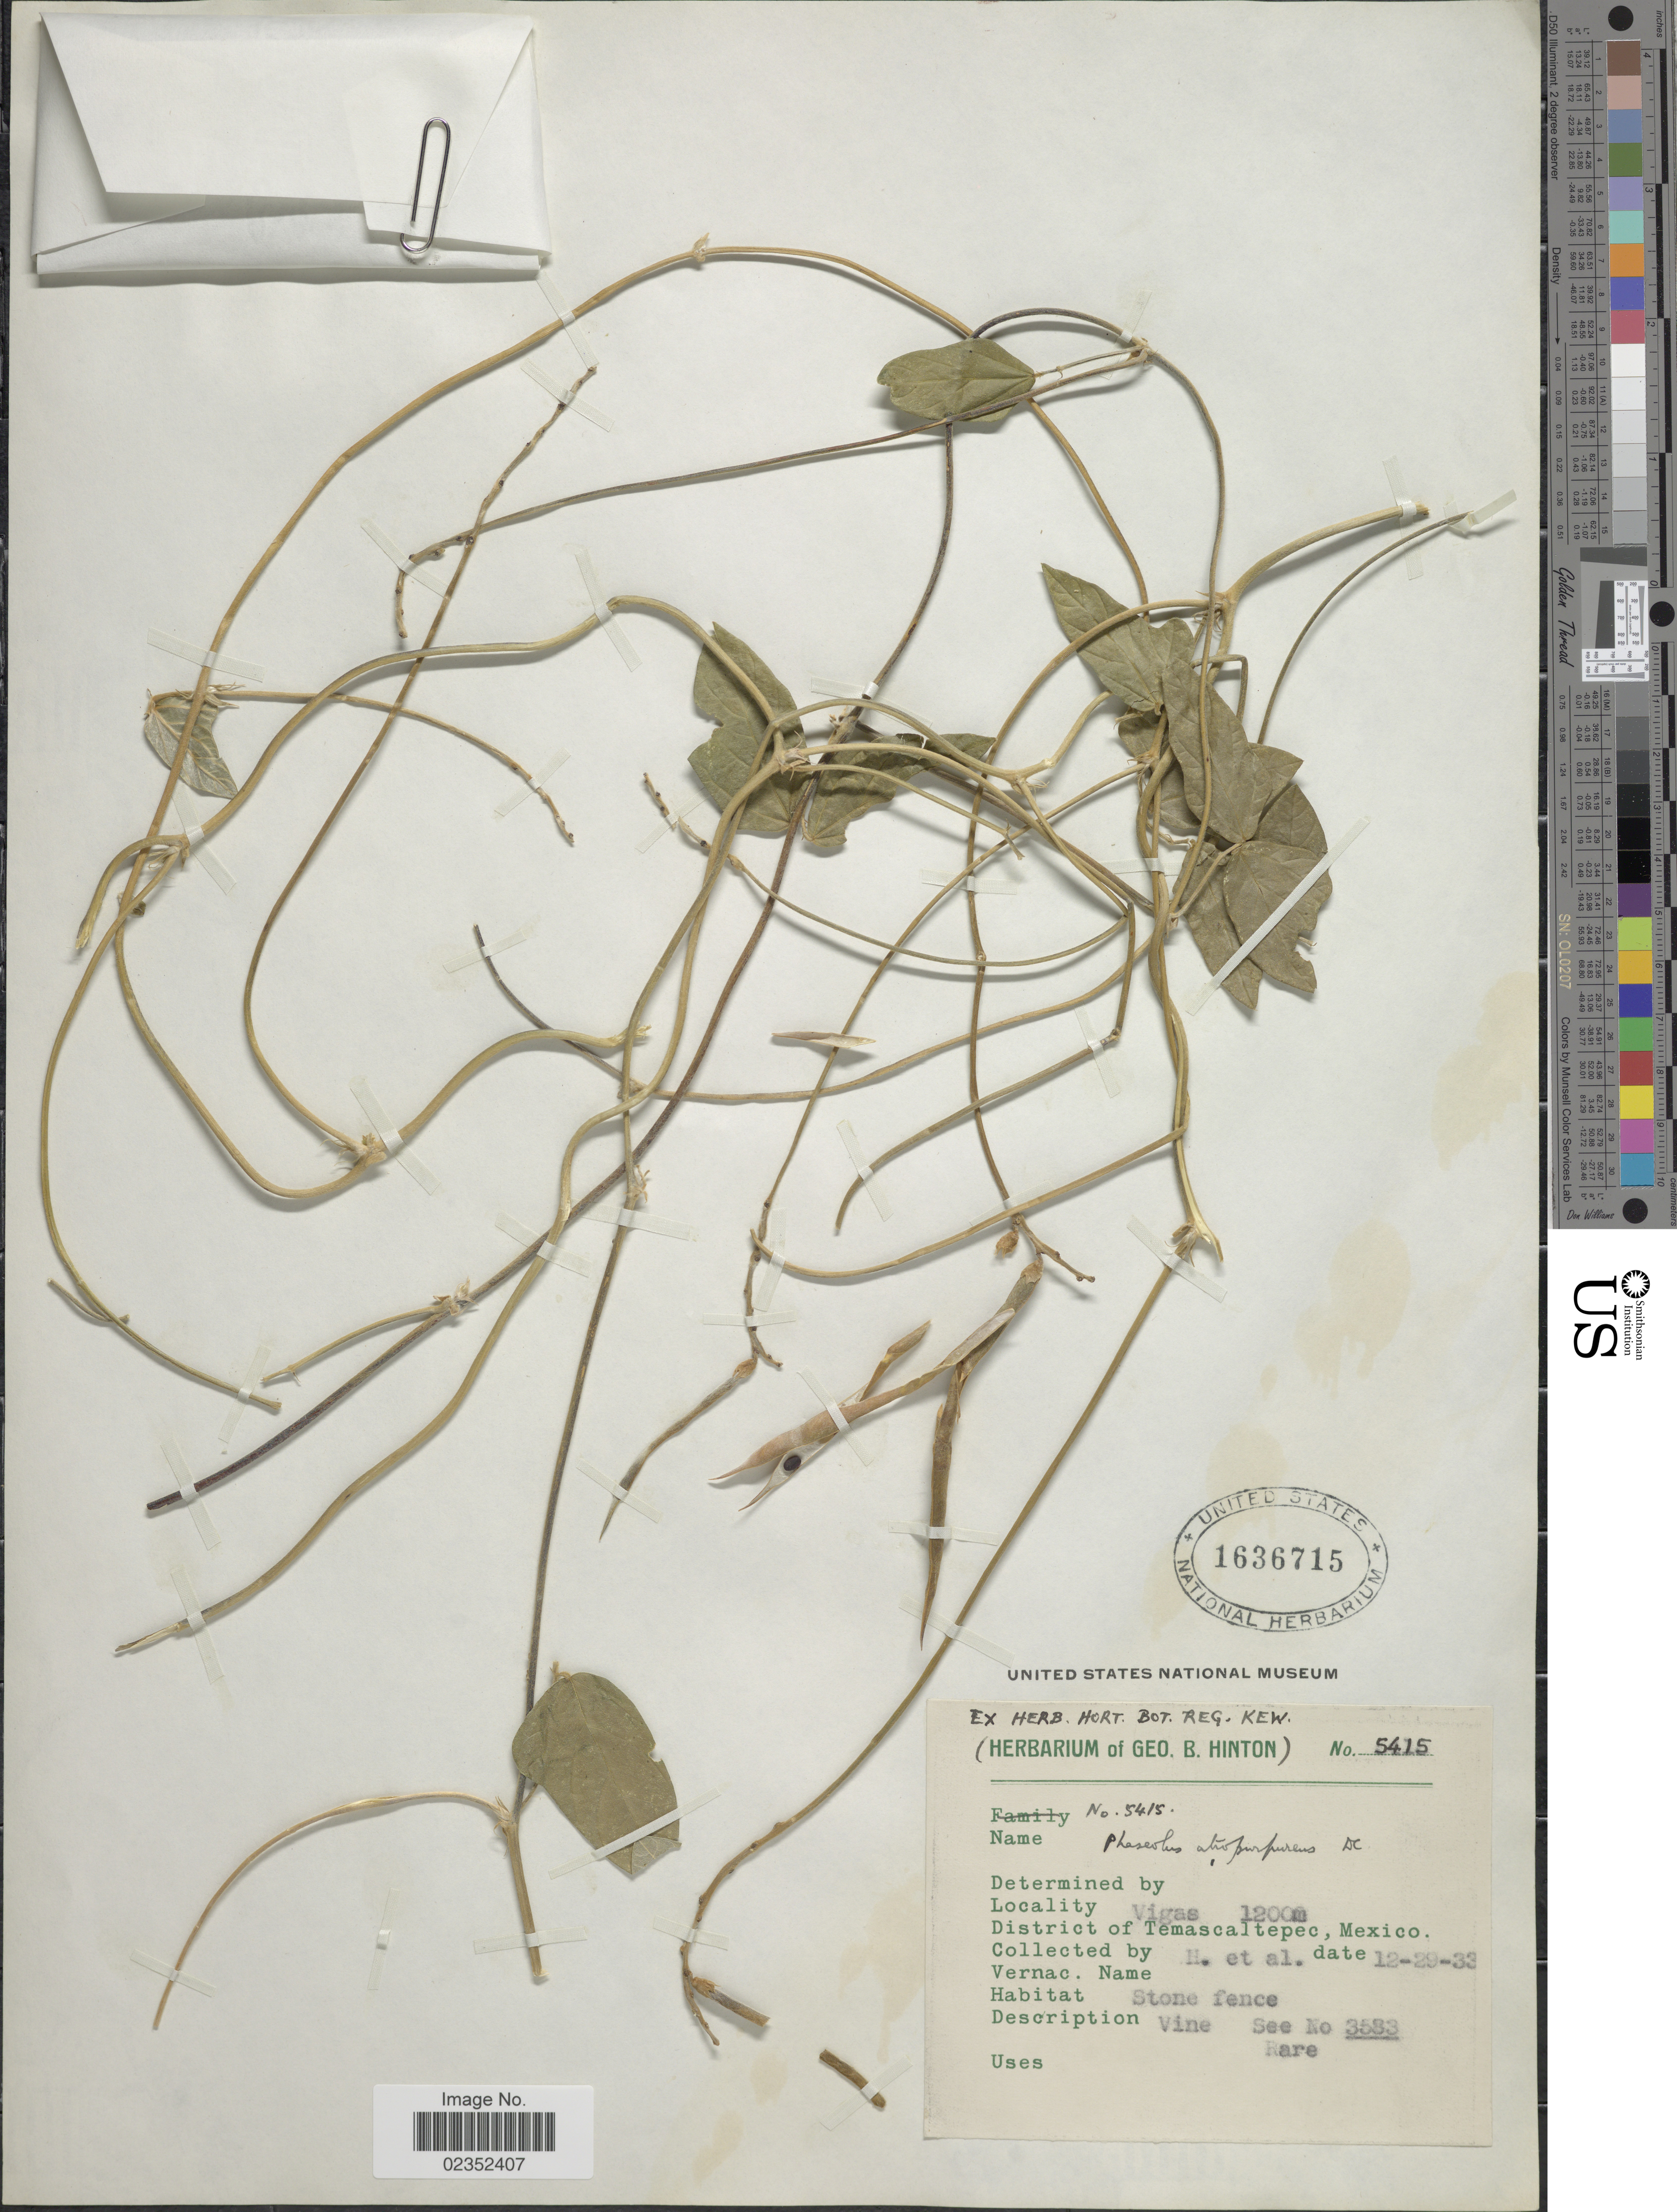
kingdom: Plantae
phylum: Tracheophyta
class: Magnoliopsida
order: Fabales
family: Fabaceae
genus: Macroptilium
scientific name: Macroptilium atropurpureum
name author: (DC.) Urb.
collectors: G. B. Hinton & et al.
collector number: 5415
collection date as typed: Transcribed d/m/y: 29/12/33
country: Mexico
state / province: México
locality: Vigas. District of Temascaltepec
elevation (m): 1200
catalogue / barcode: US 1636715